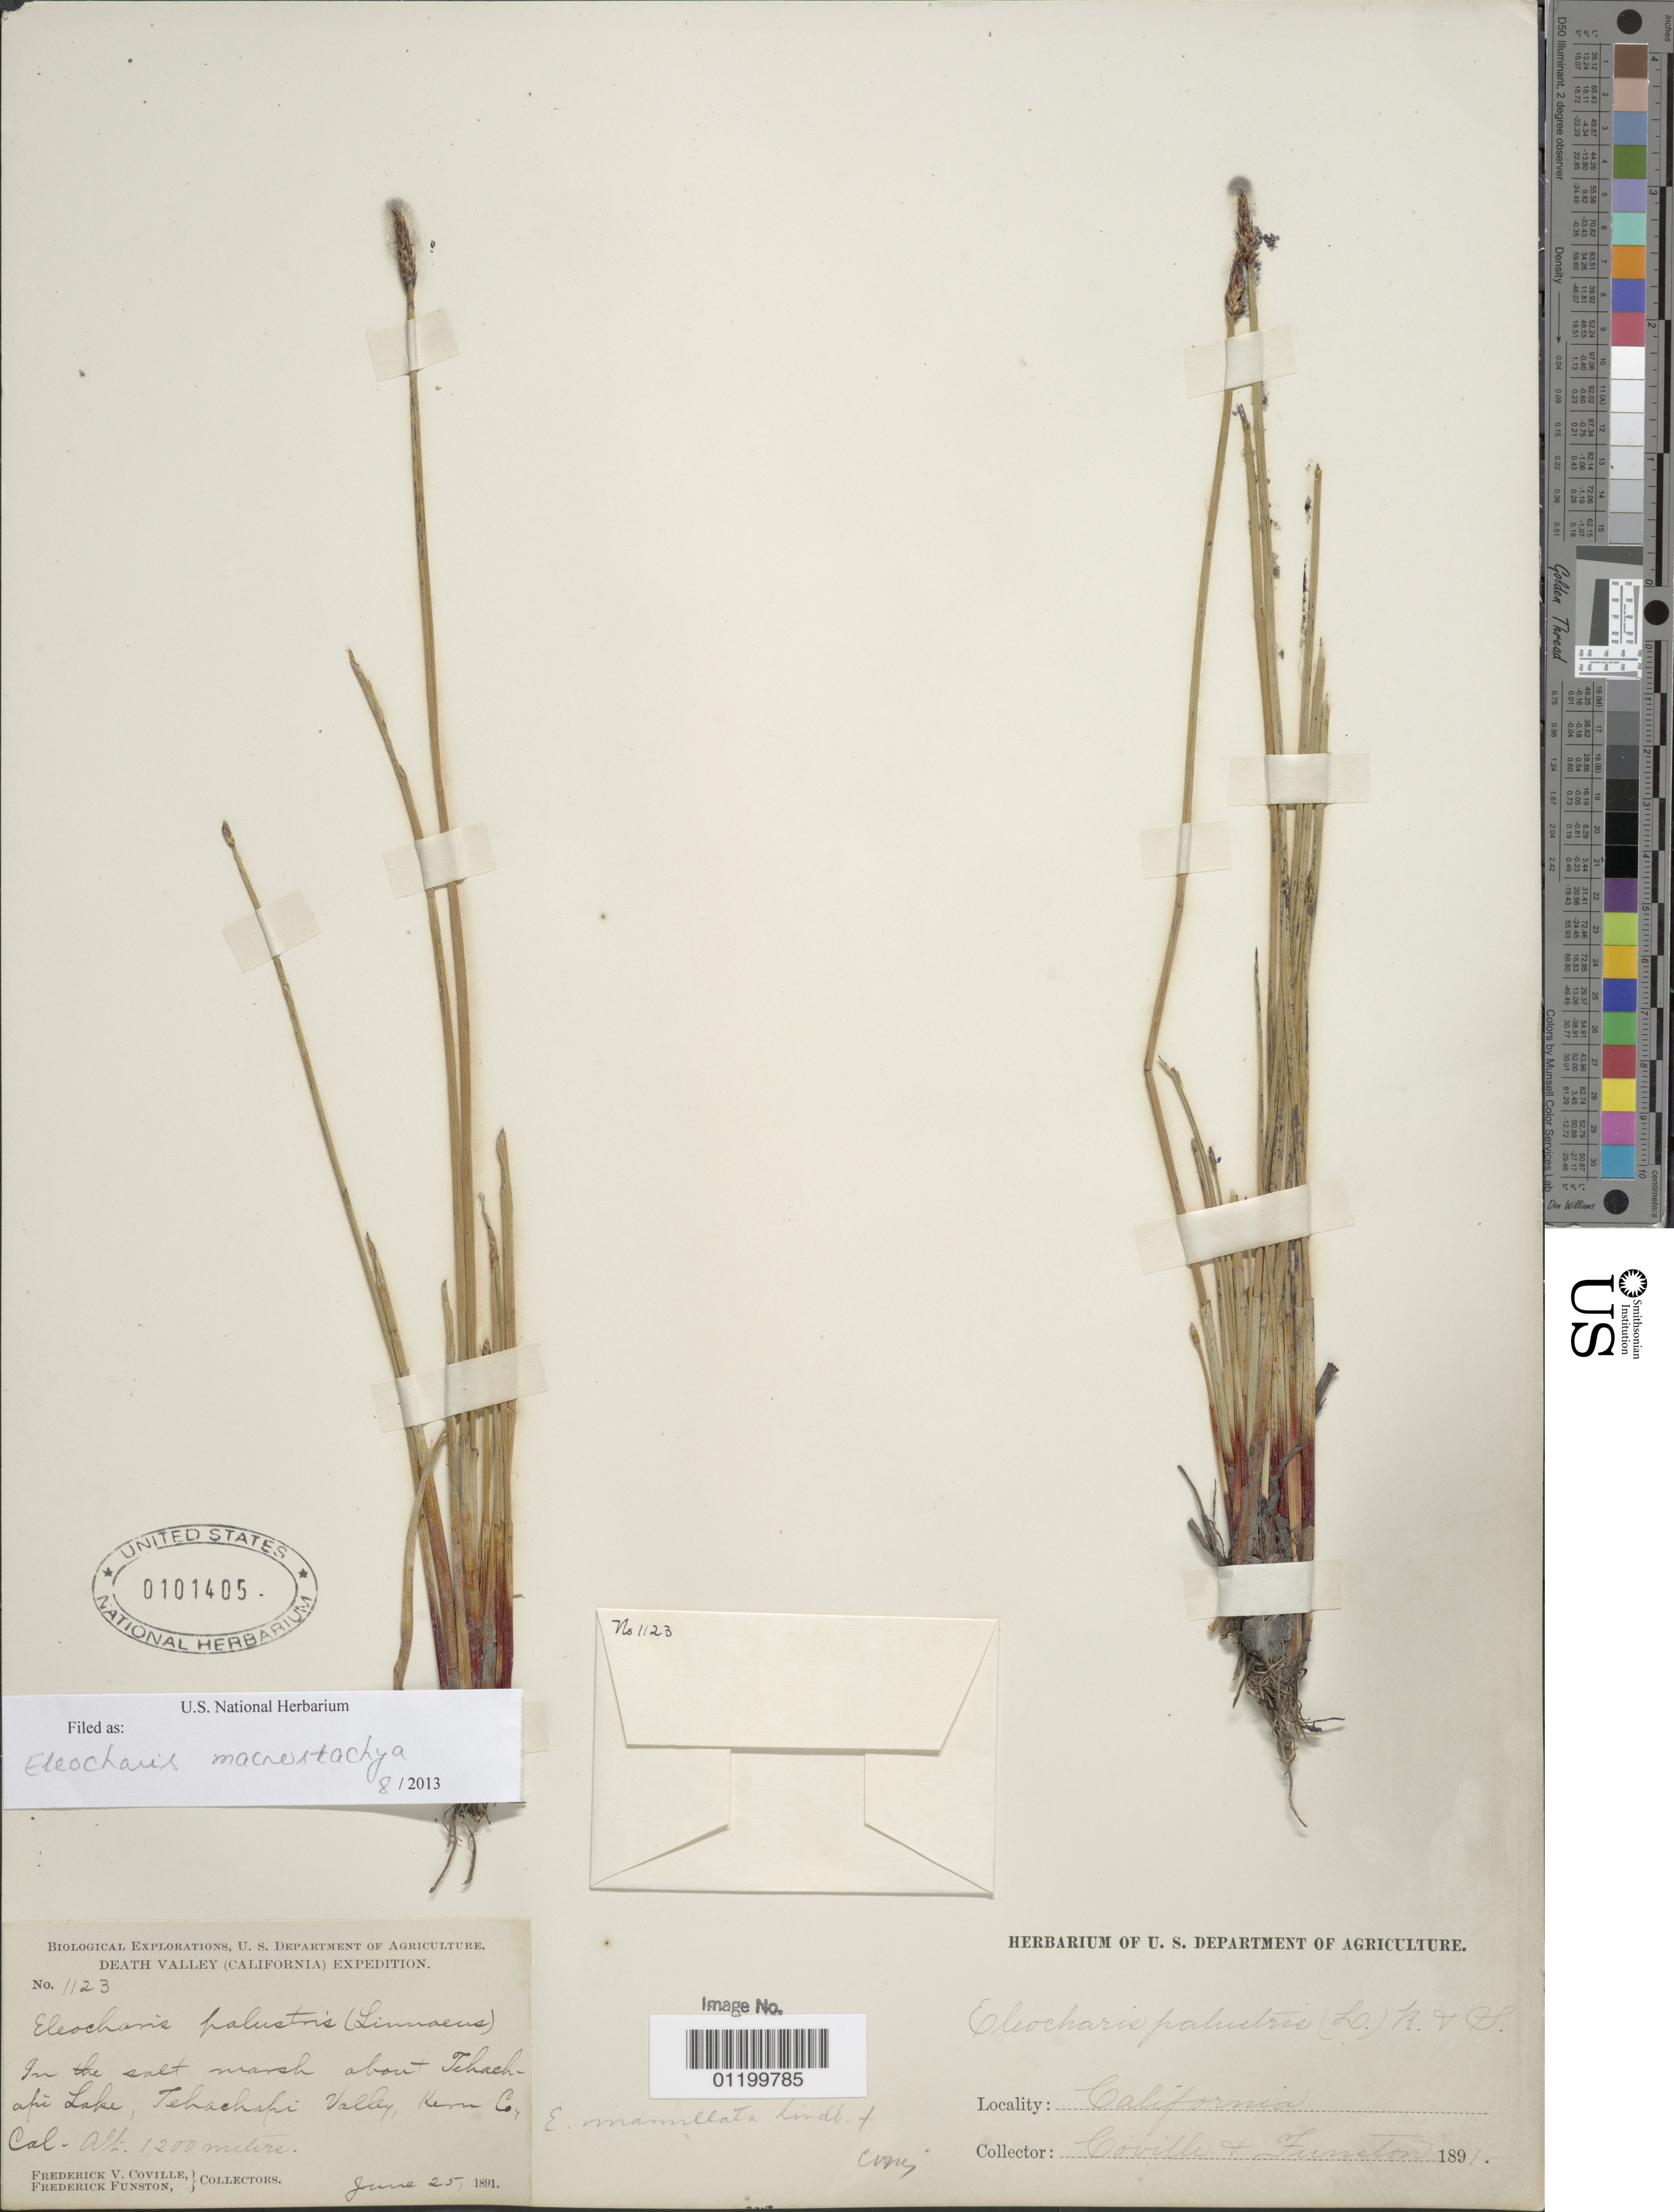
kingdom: Plantae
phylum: Tracheophyta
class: Liliopsida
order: Poales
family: Cyperaceae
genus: Eleocharis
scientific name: Eleocharis macrostachya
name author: Britton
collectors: F. V. Coville & F. Funston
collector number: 1123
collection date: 1891-06-25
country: United States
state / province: California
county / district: Kern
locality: Tehachapi Lake, Tehachapi Valley.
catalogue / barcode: US 101405